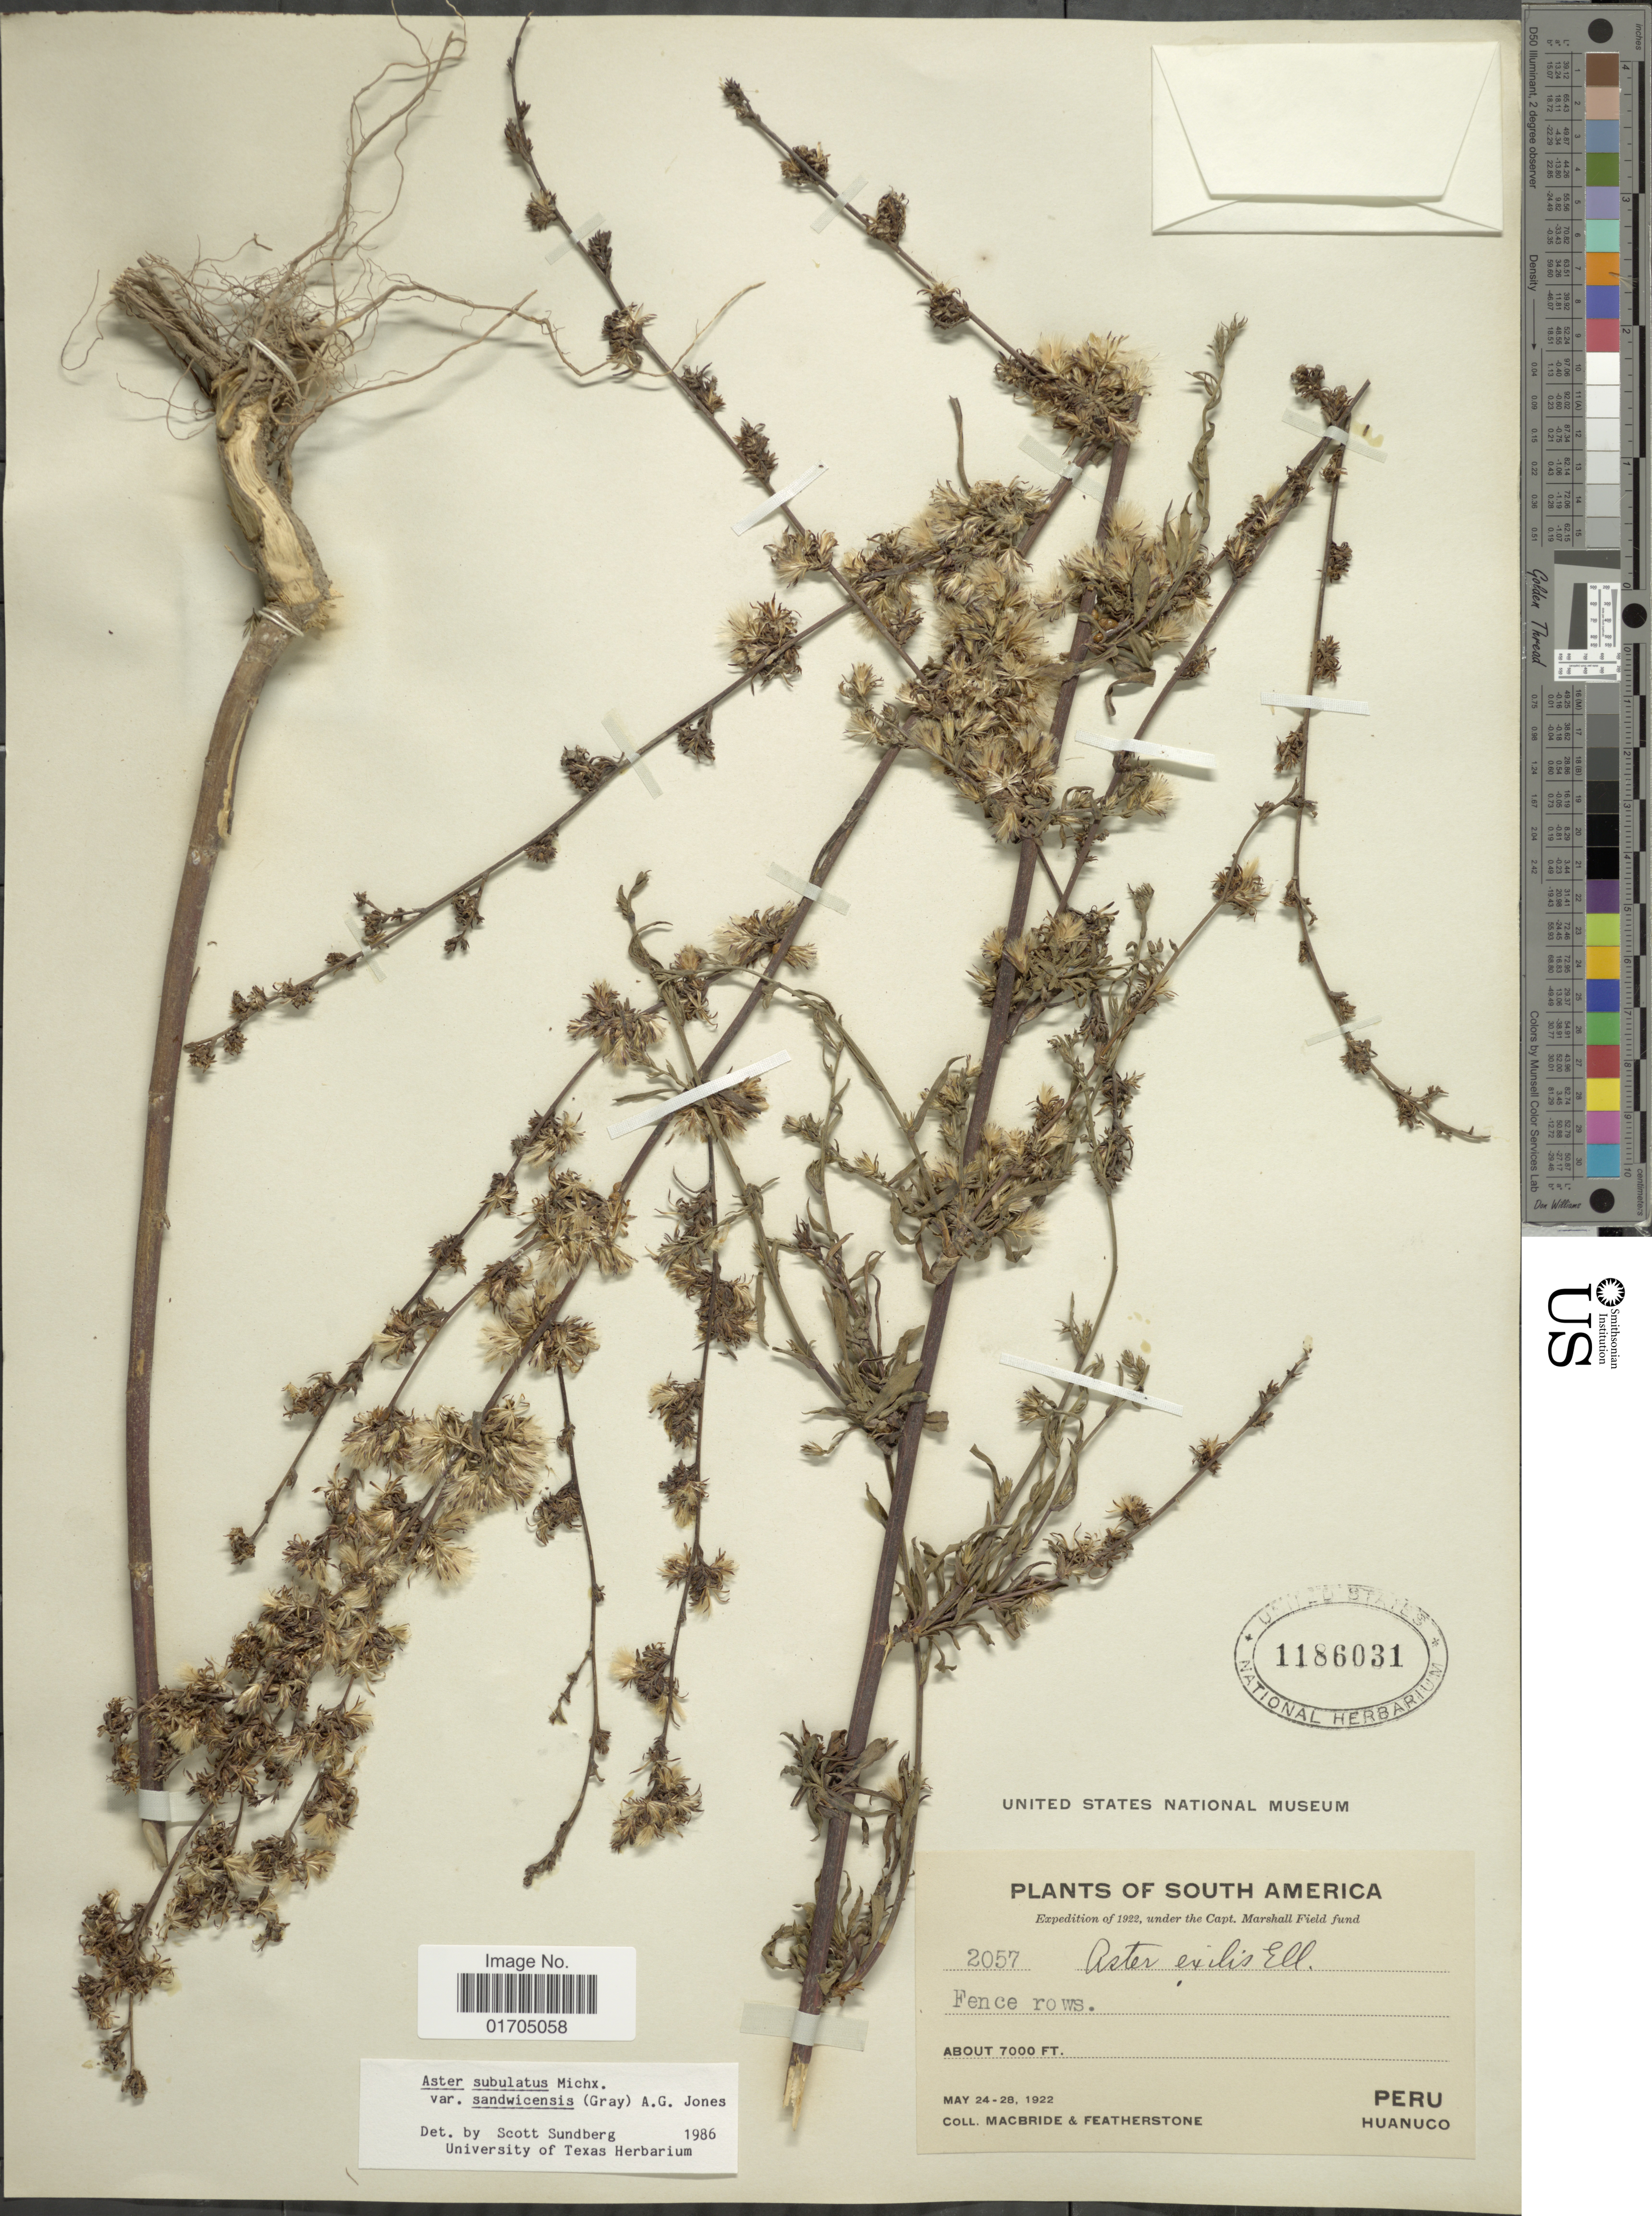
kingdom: Plantae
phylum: Tracheophyta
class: Magnoliopsida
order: Asterales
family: Asteraceae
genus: Symphyotrichum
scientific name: Symphyotrichum subulatum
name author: (Michx.) G.L. Nesom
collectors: Macbride, -- & -. Featherstone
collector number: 2057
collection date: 1922-05-24/1922-05-28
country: Peru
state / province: Huánuco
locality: Fence rows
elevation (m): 2134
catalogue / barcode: US 1186031